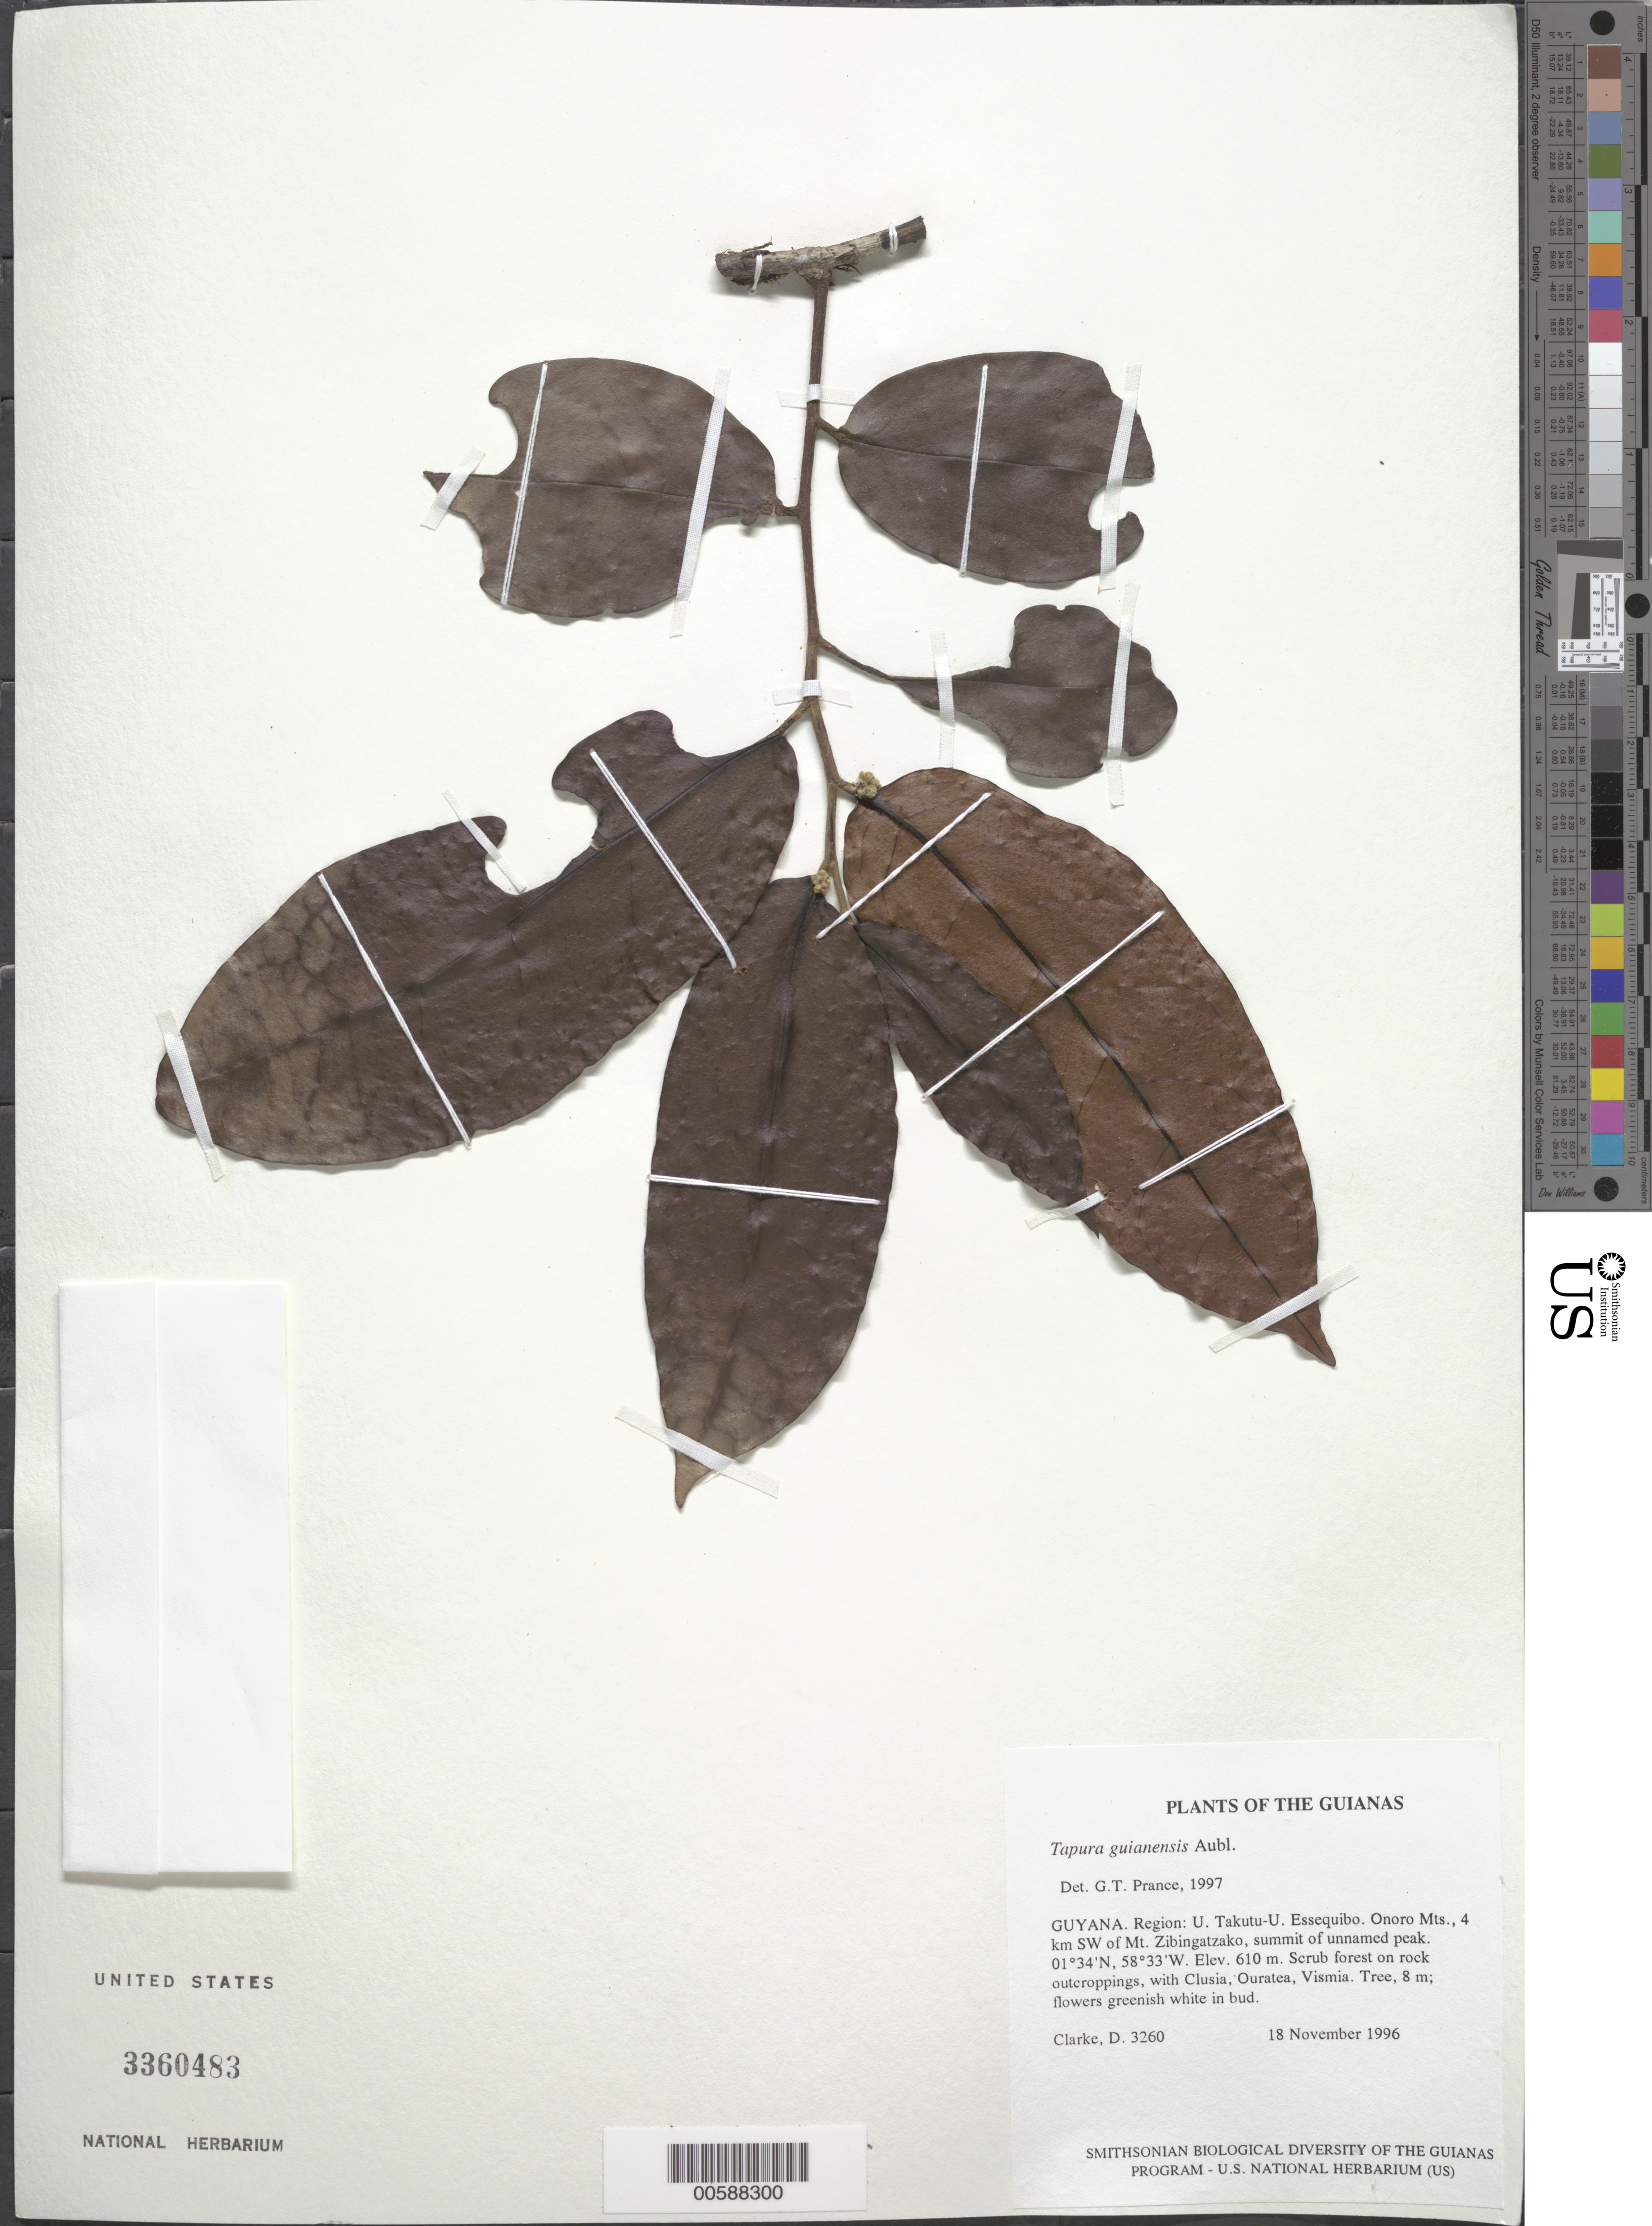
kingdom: Plantae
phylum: Tracheophyta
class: Magnoliopsida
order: Malpighiales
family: Dichapetalaceae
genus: Tapura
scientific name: Tapura guianensis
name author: Aubl.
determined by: Prance, G. T.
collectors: H. D. Clarke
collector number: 3260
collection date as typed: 18 November 1996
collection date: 1996-11-18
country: Guyana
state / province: U. Takutu-U. Essequibo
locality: Onoro Mts., 4 km SW of Mt. Zibingatzako, summit of unnamed peak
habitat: Scrub forest on rock outcroppings, with Clusia, Ouratea, Vismia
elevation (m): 610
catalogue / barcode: US 3360483